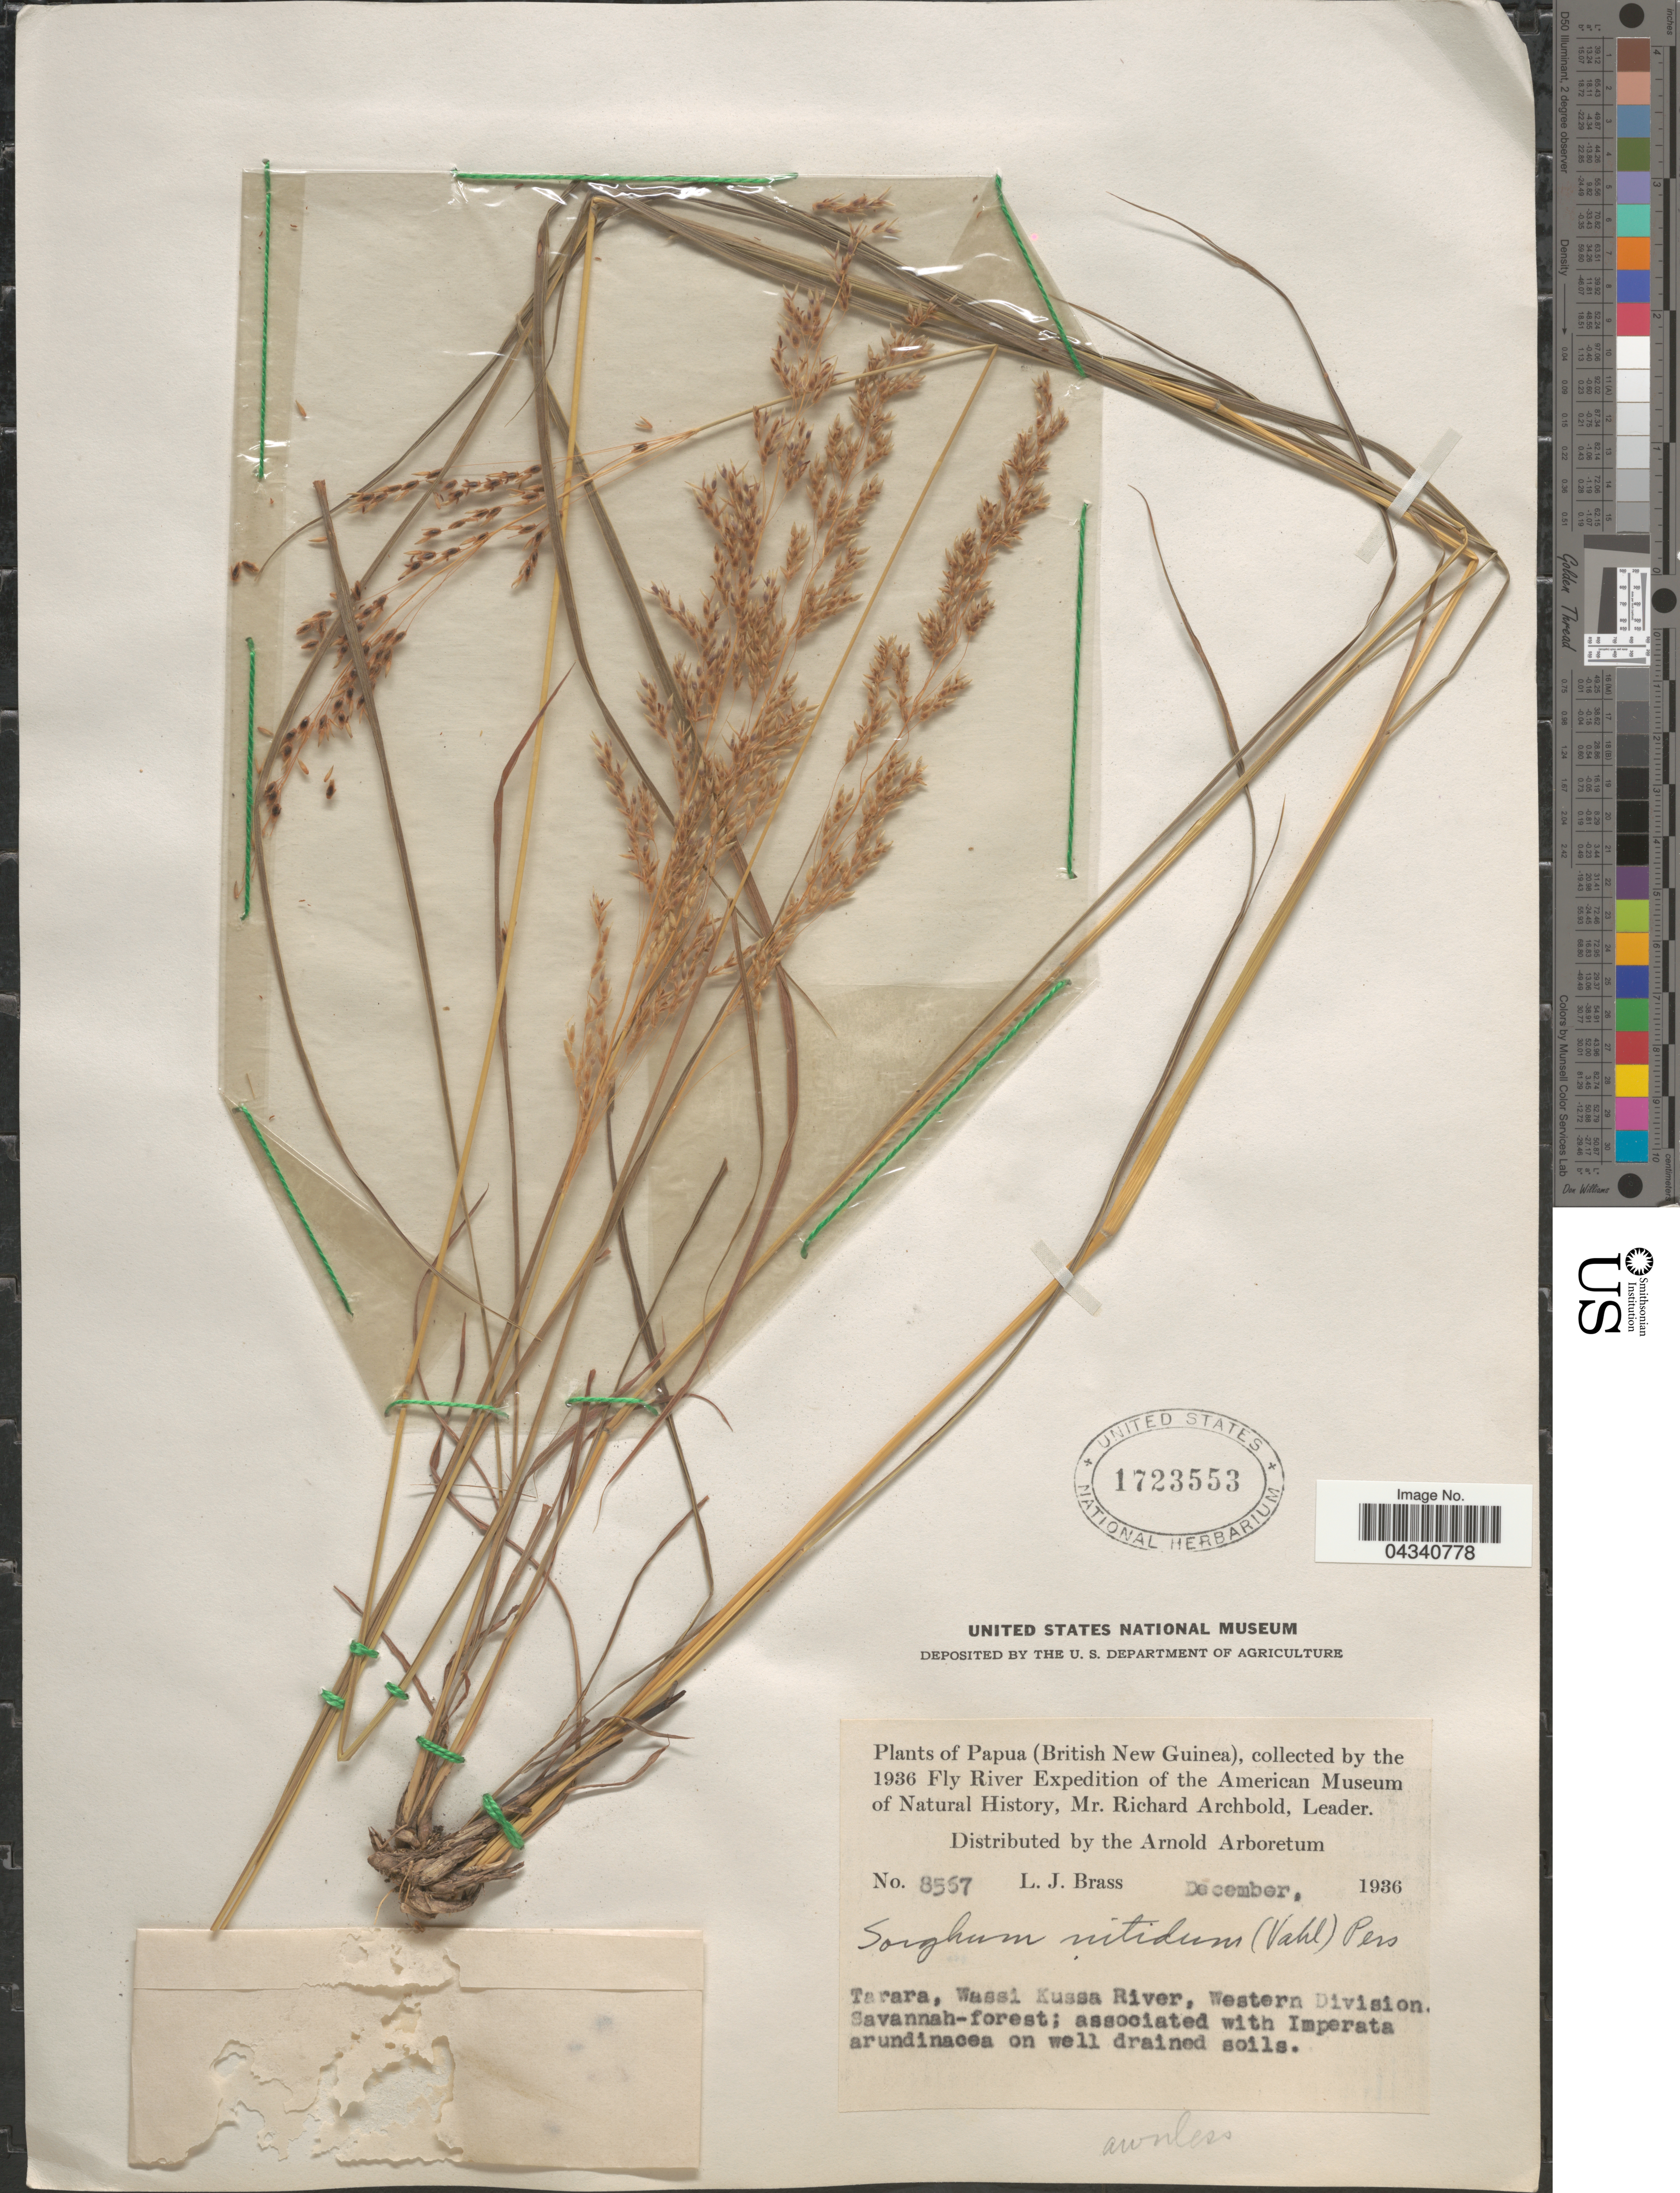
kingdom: Plantae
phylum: Tracheophyta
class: Liliopsida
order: Poales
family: Poaceae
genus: Sorghum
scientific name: Sorghum nitidum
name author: (Vahl) Pers.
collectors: L. J. Brass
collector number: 8567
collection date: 1936-12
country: Papua New Guinea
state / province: Manus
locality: Papua (British New Guinea). 1936 Fly River Expedition of the American Museum of Natural History. Tarara, Wassi Kussa River, Western Division.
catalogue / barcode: US 1723553